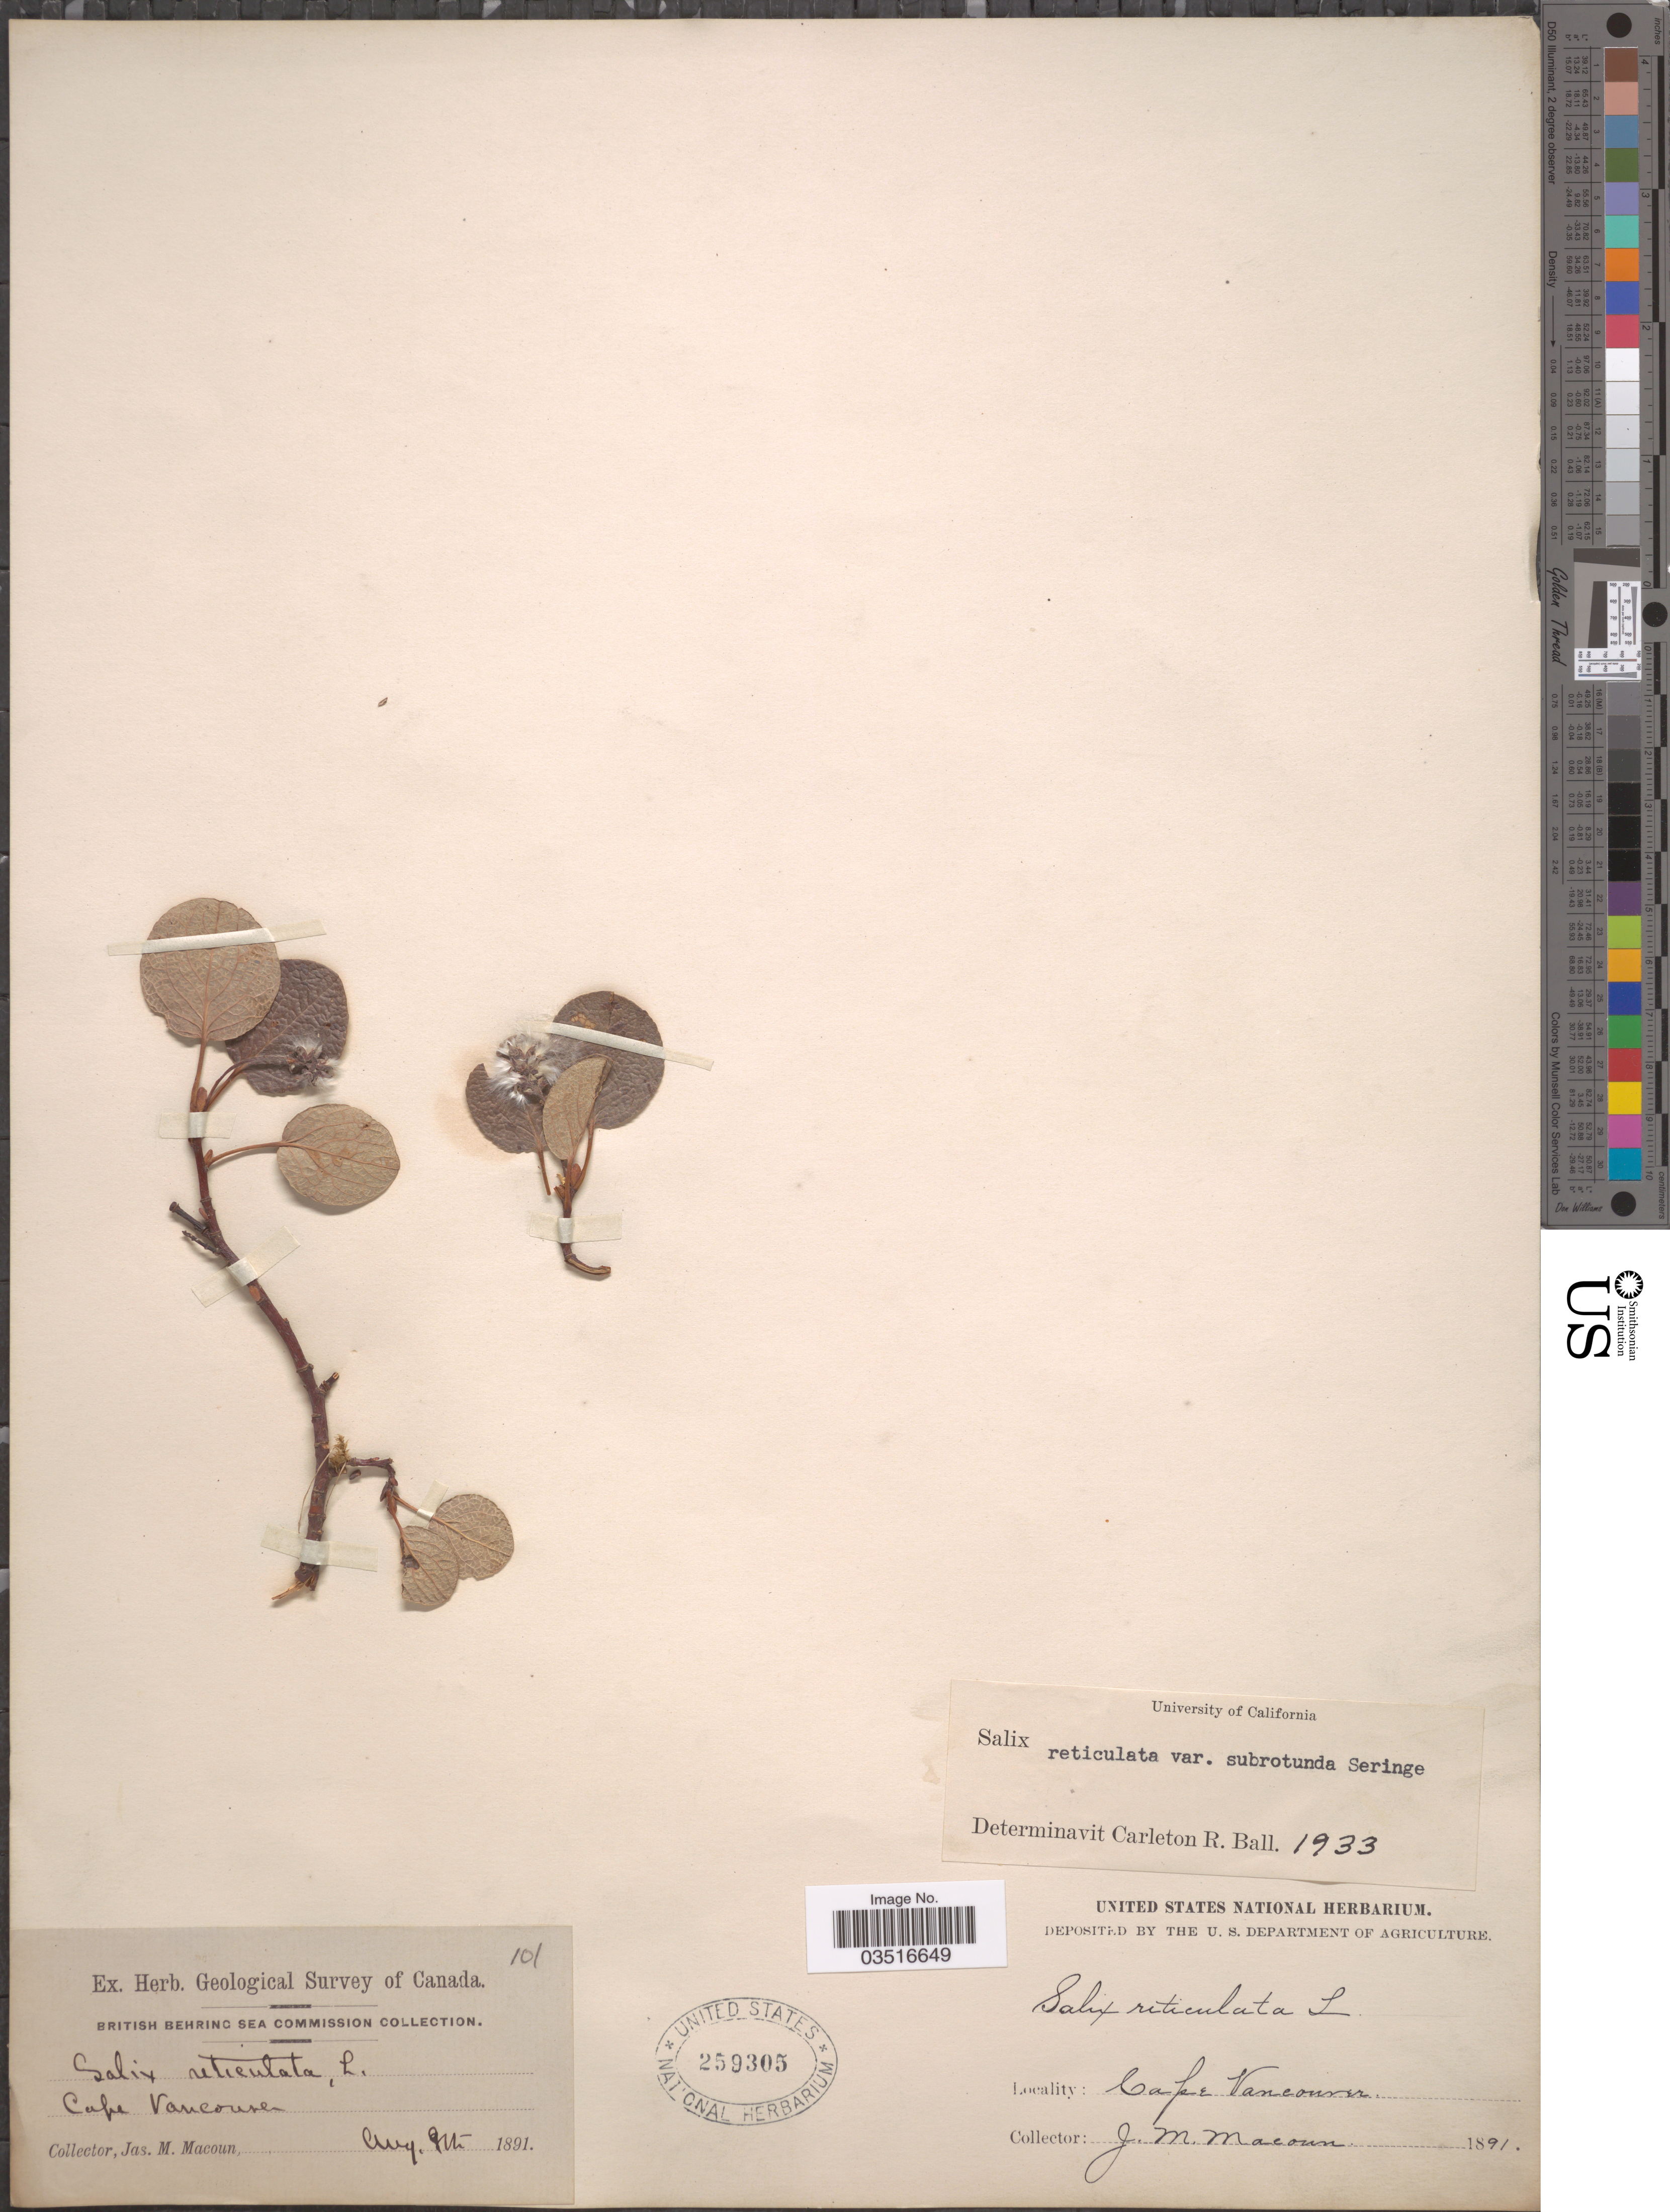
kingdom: Plantae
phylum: Tracheophyta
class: Magnoliopsida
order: Malpighiales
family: Salicaceae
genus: Salix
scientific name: Salix reticulata var. subrotunda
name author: Ser.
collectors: J. M. Macoun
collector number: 101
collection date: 1891-08-09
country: United States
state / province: Alaska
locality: Cape Vancouver.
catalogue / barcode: US 259305